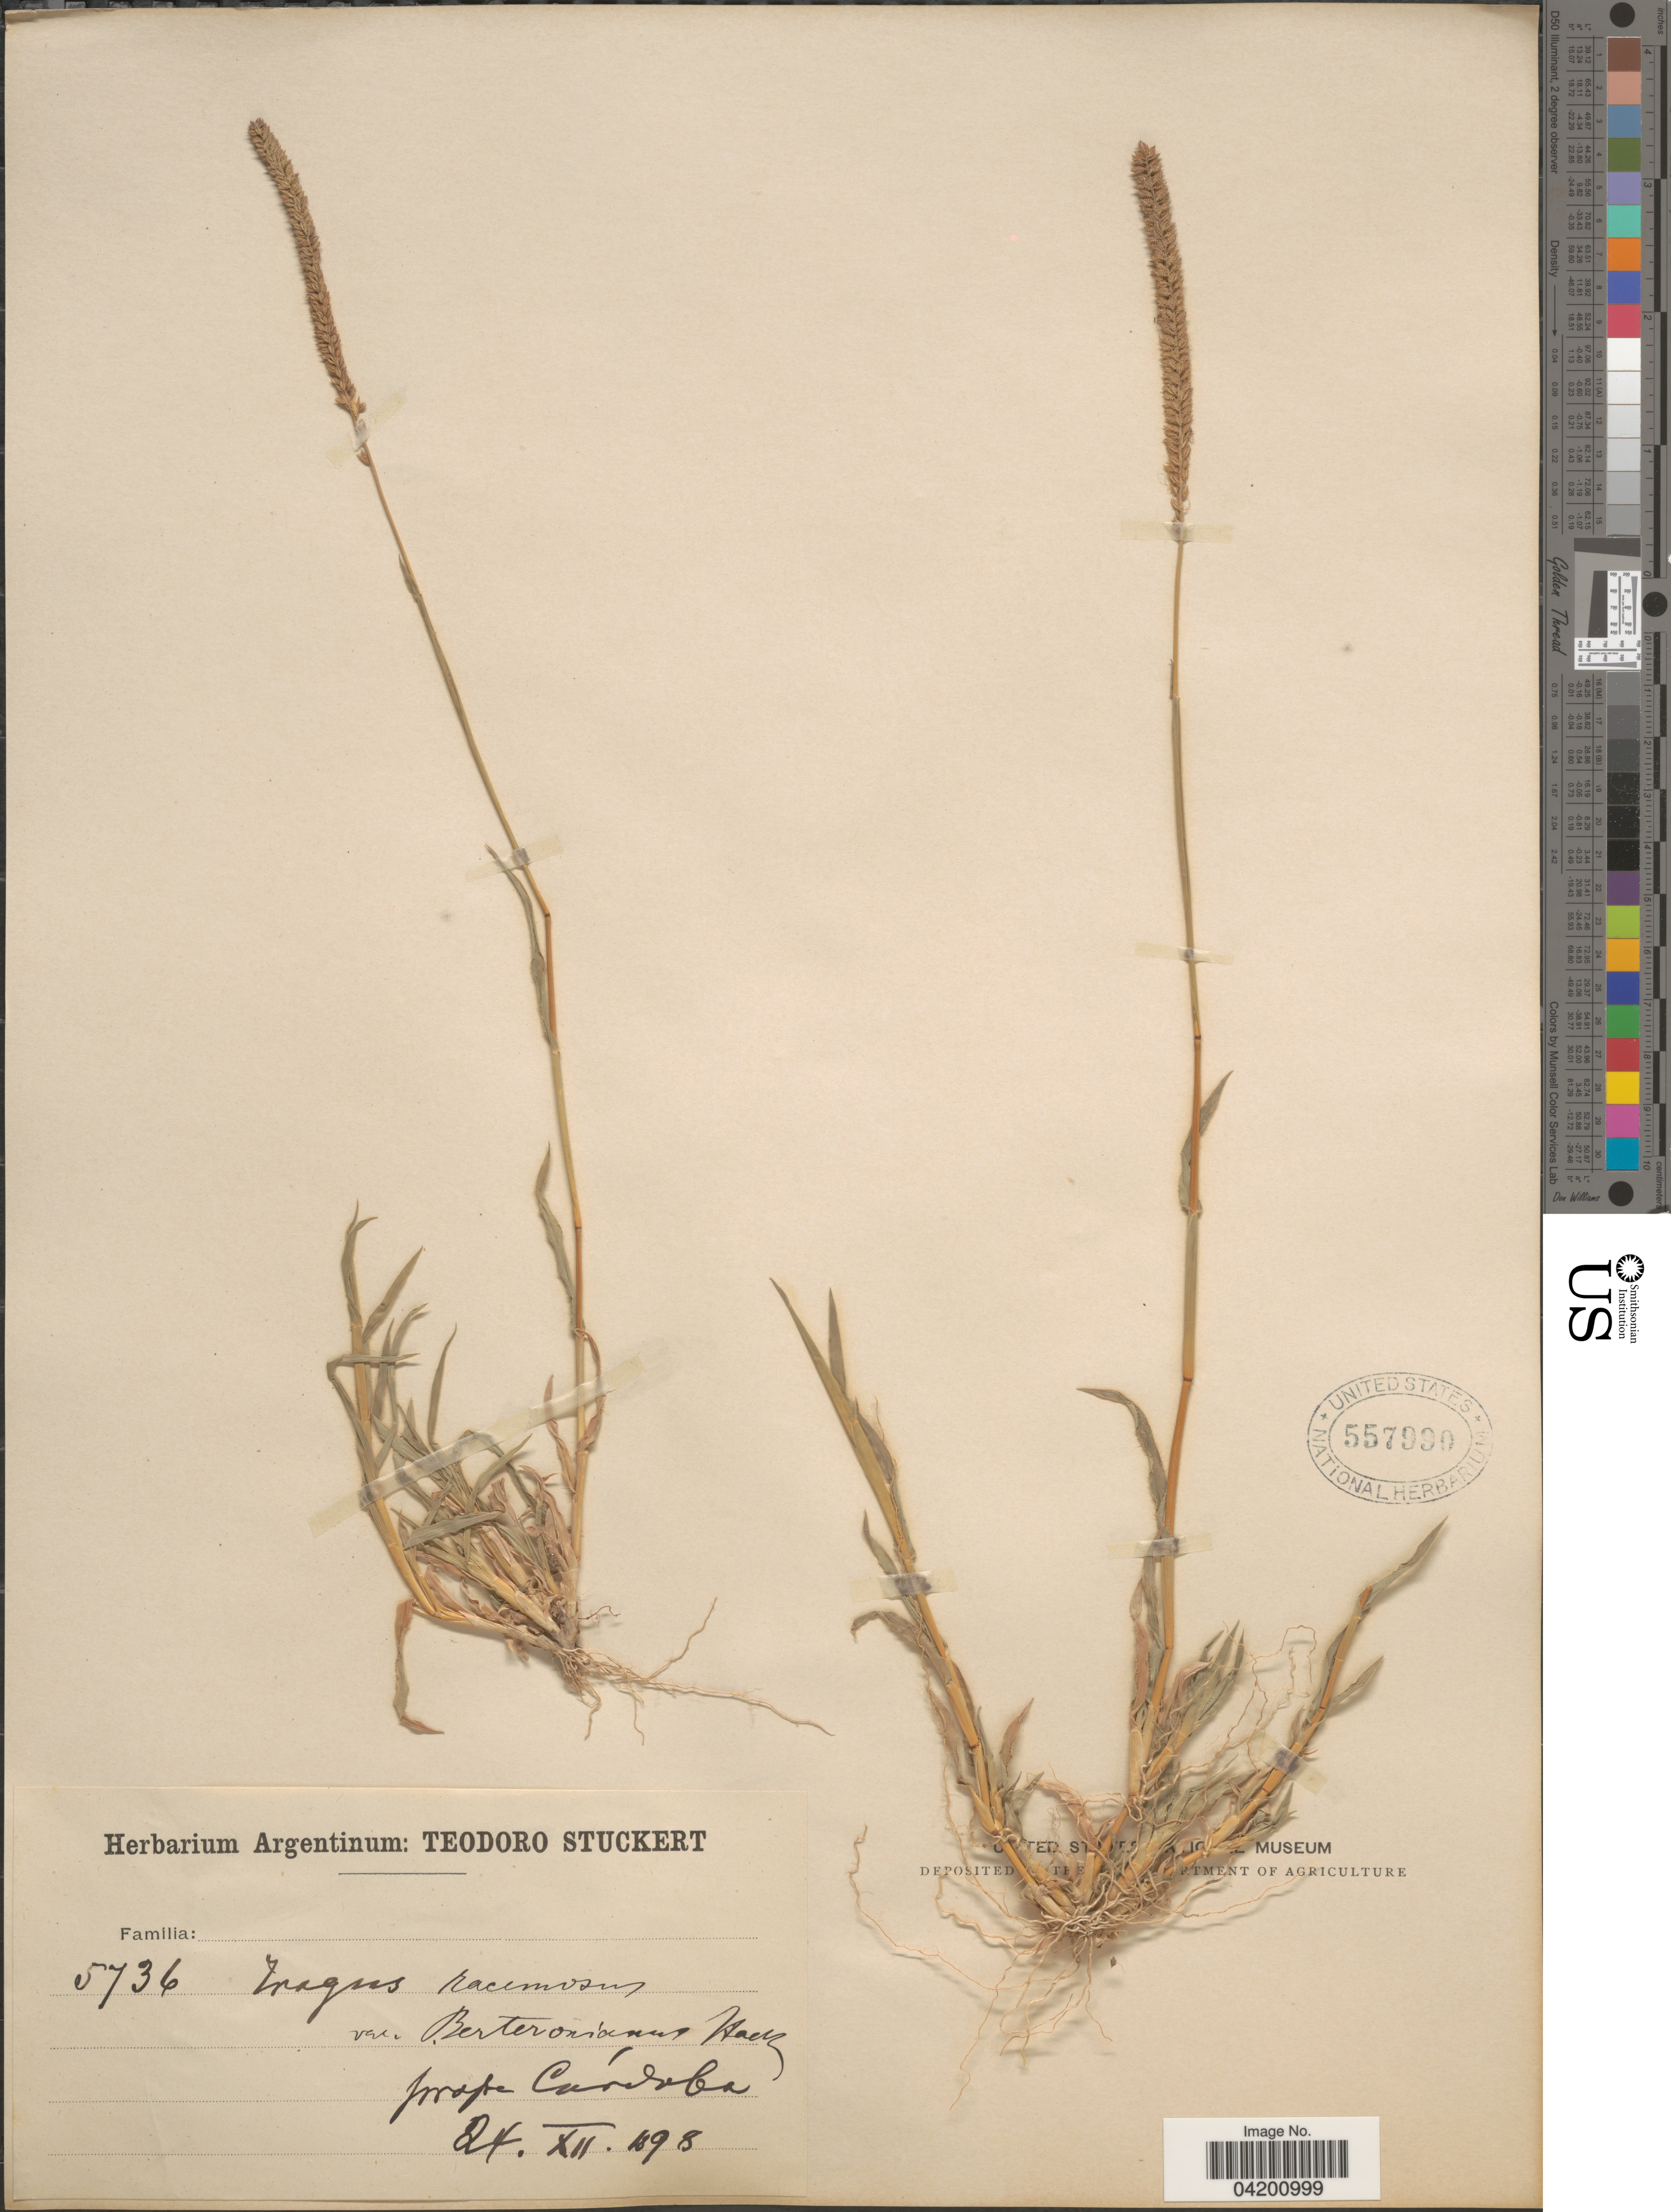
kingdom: Plantae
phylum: Tracheophyta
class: Liliopsida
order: Poales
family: Poaceae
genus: Tragus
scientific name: Tragus berteronianus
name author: Schult.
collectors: Ex herb. Teodoro Stuckert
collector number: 5736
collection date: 1898-12-24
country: Argentina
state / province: Cordoba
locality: Prope Córdoba.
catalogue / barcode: US 557990